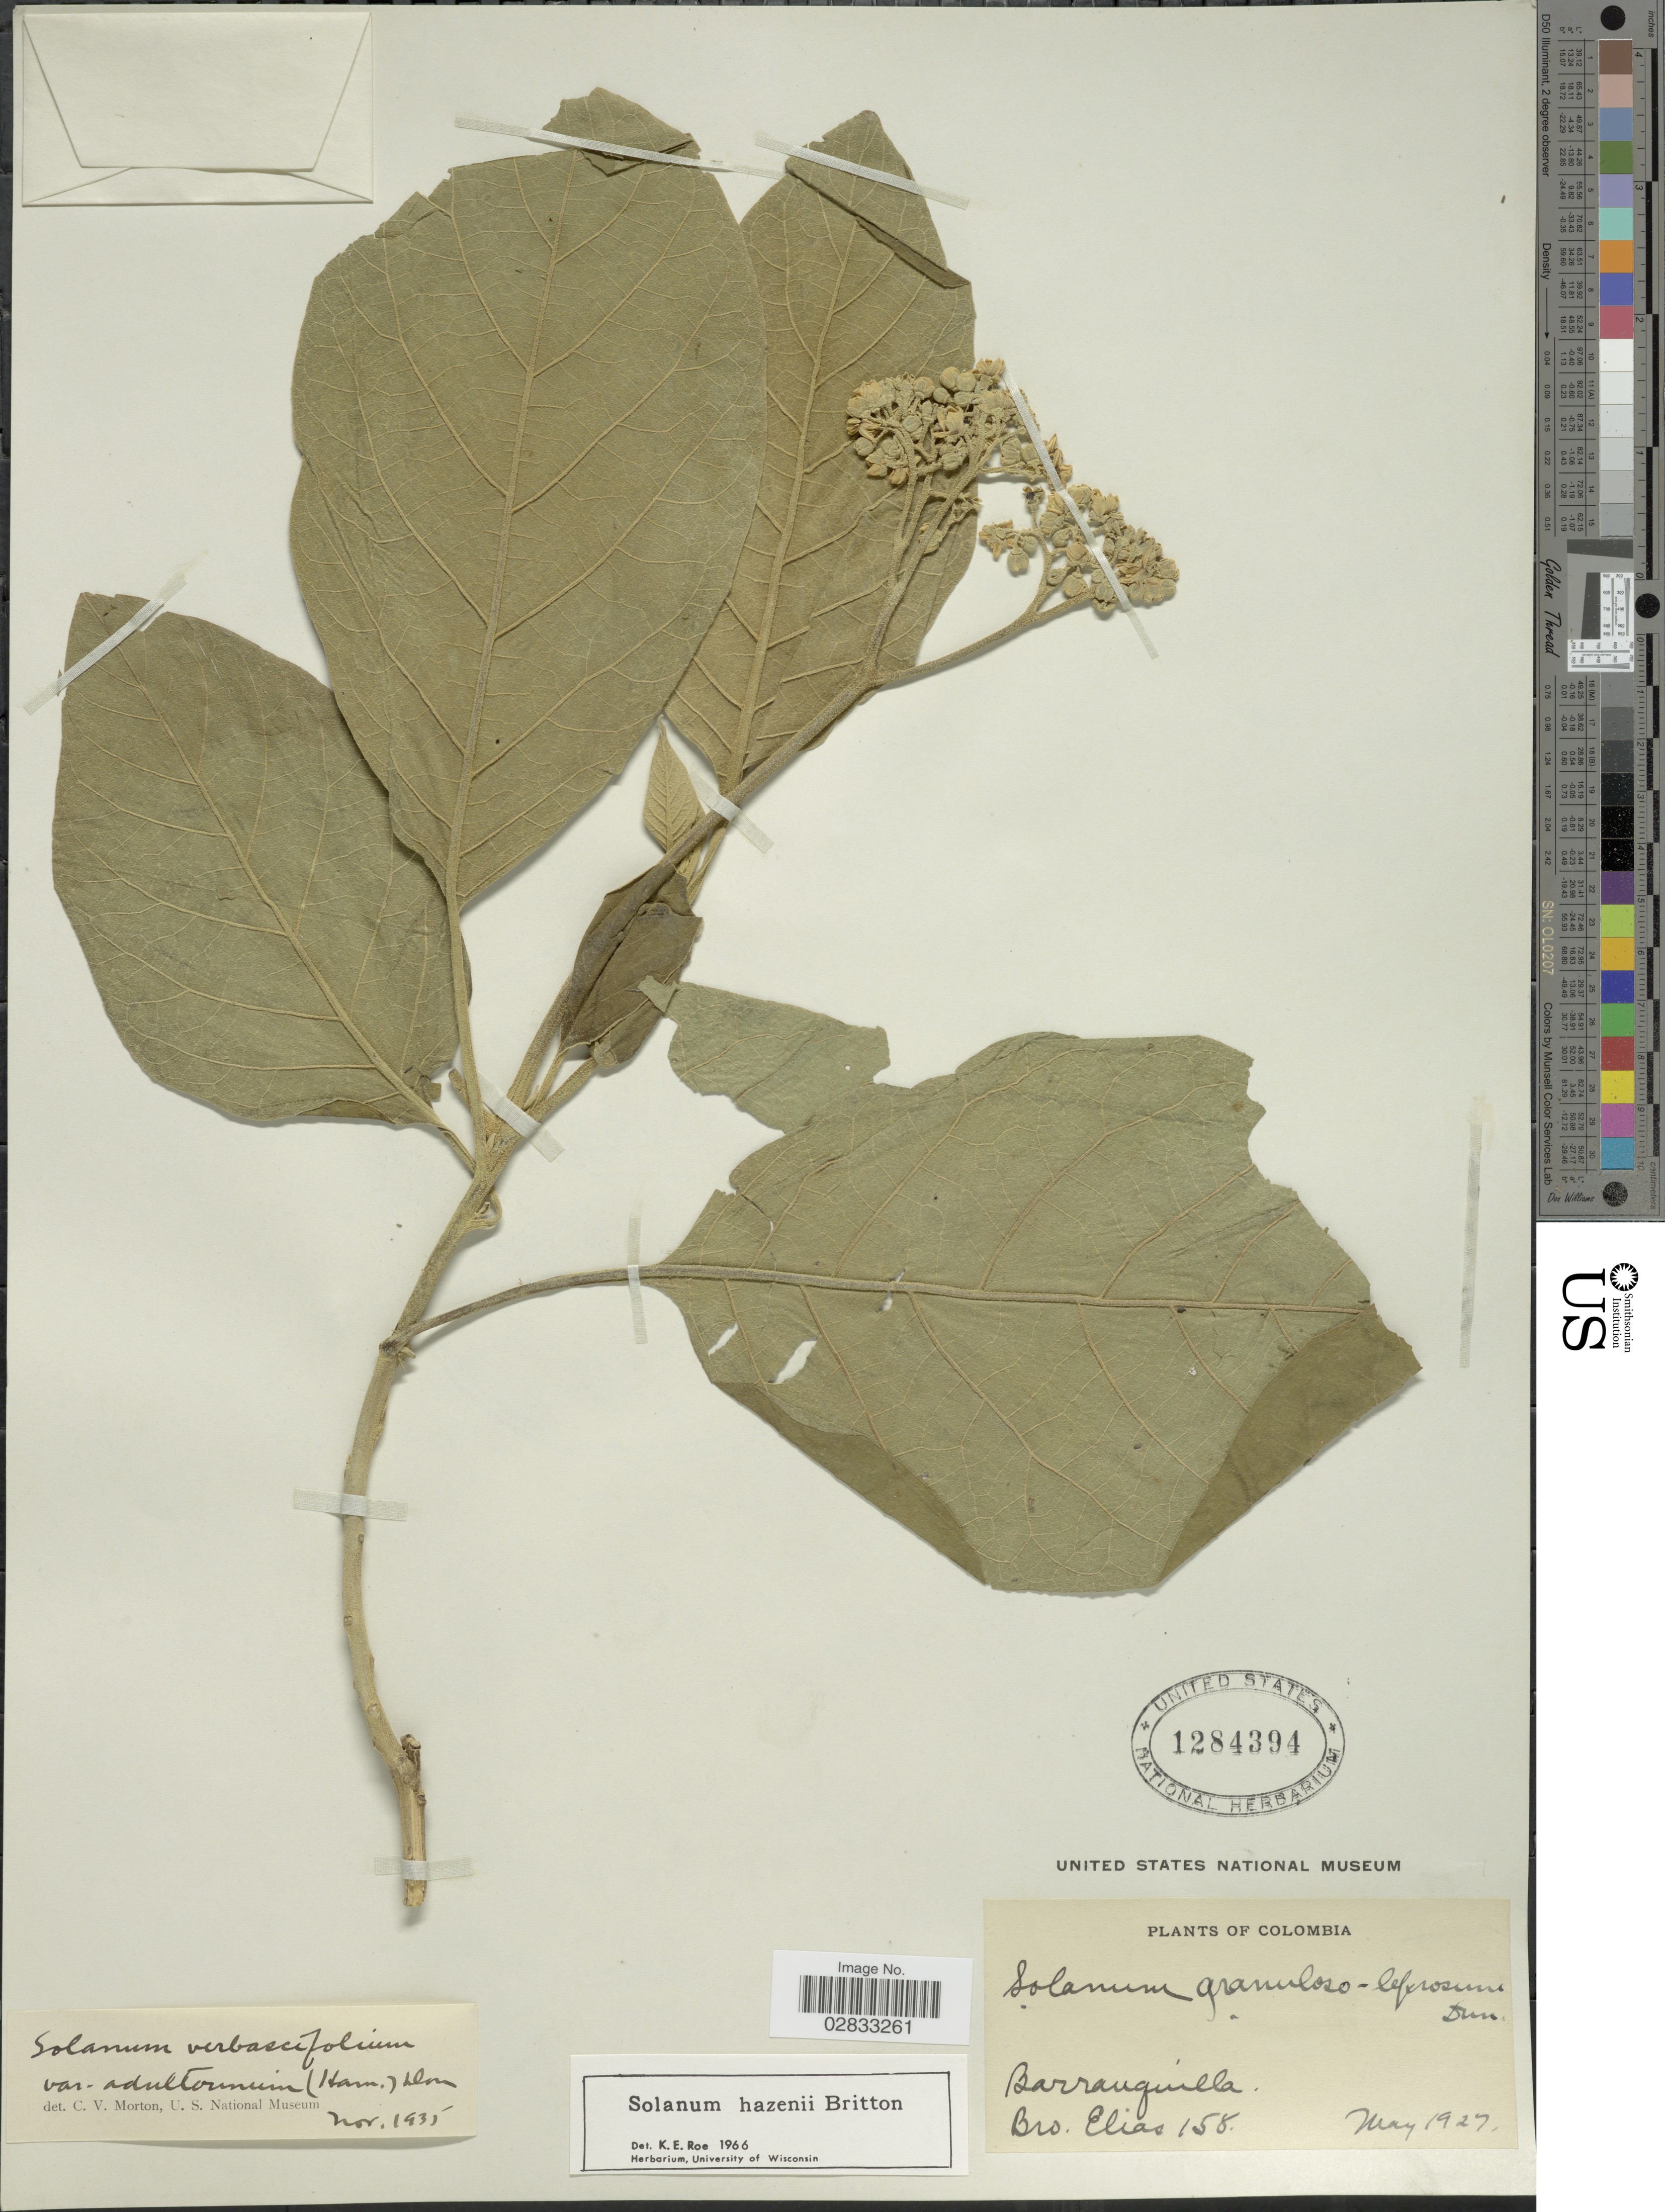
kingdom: Plantae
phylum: Tracheophyta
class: Magnoliopsida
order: Solanales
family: Solanaceae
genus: Solanum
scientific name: Solanum hazenii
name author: Britton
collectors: Bro. Elias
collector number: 158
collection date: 1927-05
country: Colombia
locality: Barranquilla.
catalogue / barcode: US 1284394